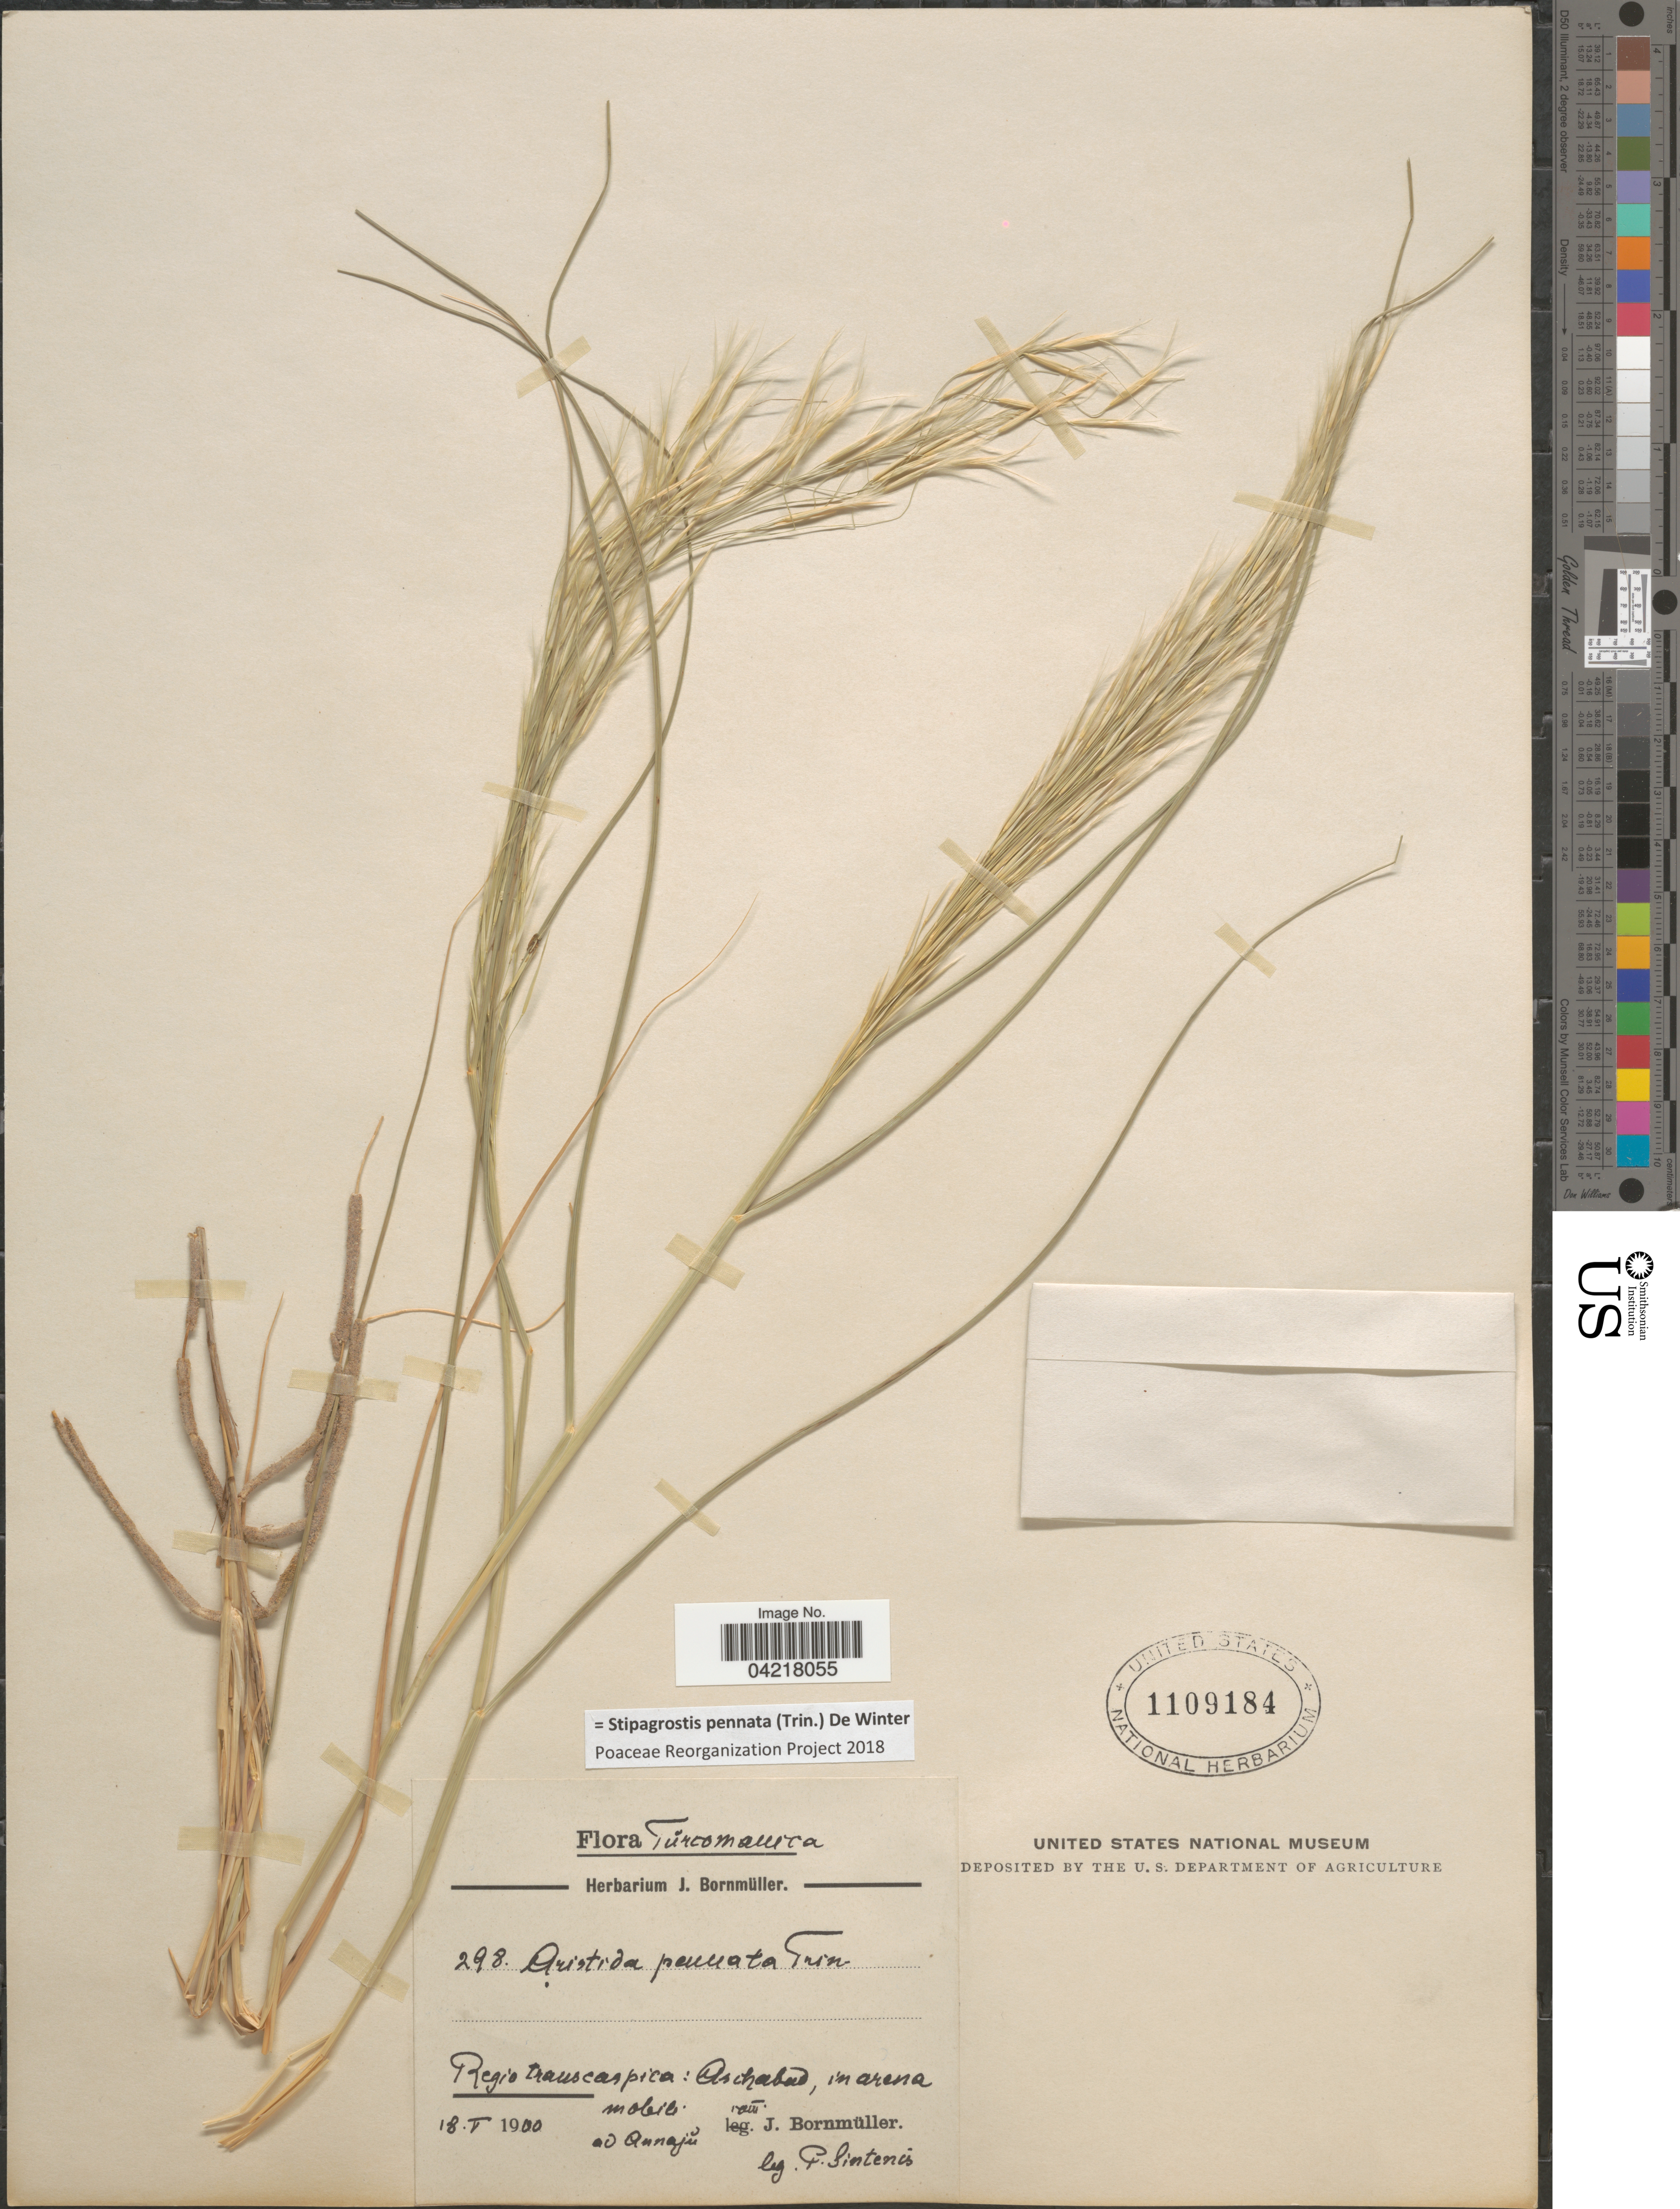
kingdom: Plantae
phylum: Tracheophyta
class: Liliopsida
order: Poales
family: Poaceae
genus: Stipagrostis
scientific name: Stipagrostis pennata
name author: (Trin.) De Winter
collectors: P. Sintenis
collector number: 298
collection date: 1900-05-18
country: Turkey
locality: Tůrcomanica. Regio transcaspica: Aschabad, in arena mobili ad Aunajů.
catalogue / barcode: US 1109184